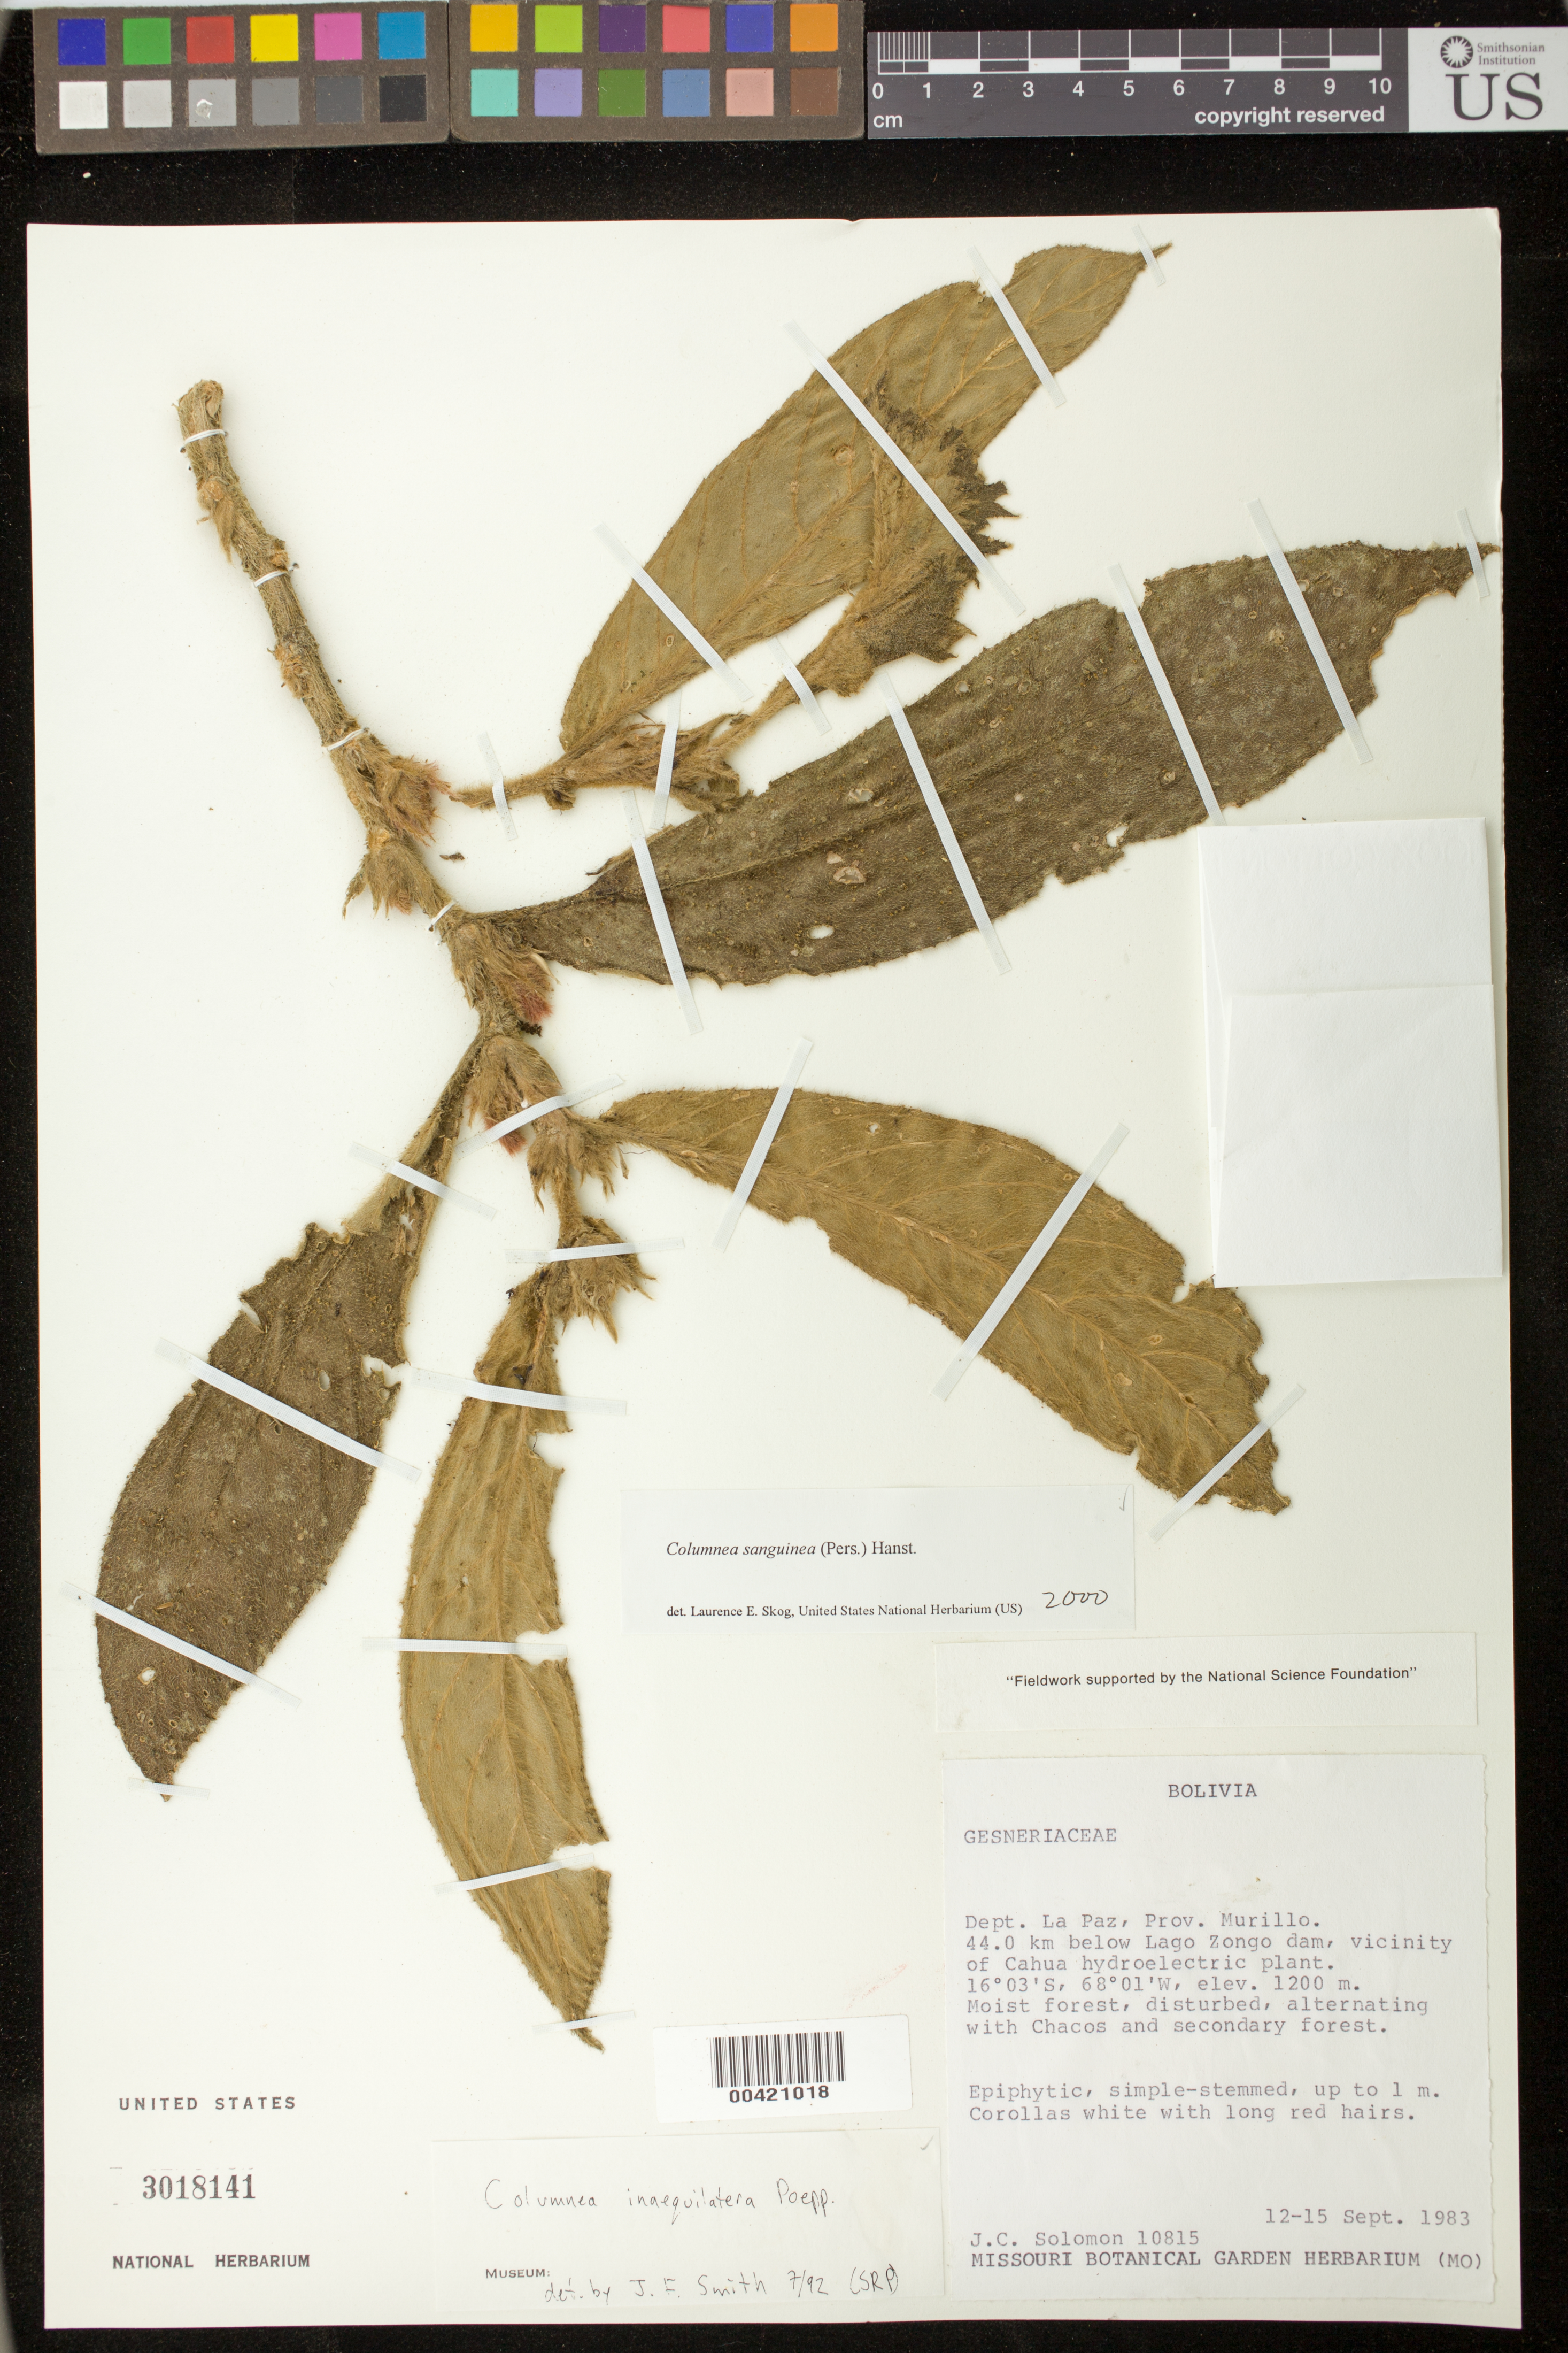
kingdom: Plantae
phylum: Tracheophyta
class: Magnoliopsida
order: Lamiales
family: Gesneriaceae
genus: Columnea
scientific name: Columnea sanguinea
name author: (Pers.) Hanst.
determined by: Skog, Laurence E.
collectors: J. C. Solomon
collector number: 10815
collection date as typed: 12-15 Sep 1983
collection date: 1983-09-12/1983-09-15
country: Bolivia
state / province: La Paz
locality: Prov. Murillo; 44.0 km below Lago Zongo dam, vicinity of Cahua hydroelectric plant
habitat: Moist forest, disturbed, alternating with Chacos and secondary forest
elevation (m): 1200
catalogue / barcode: US 3018141